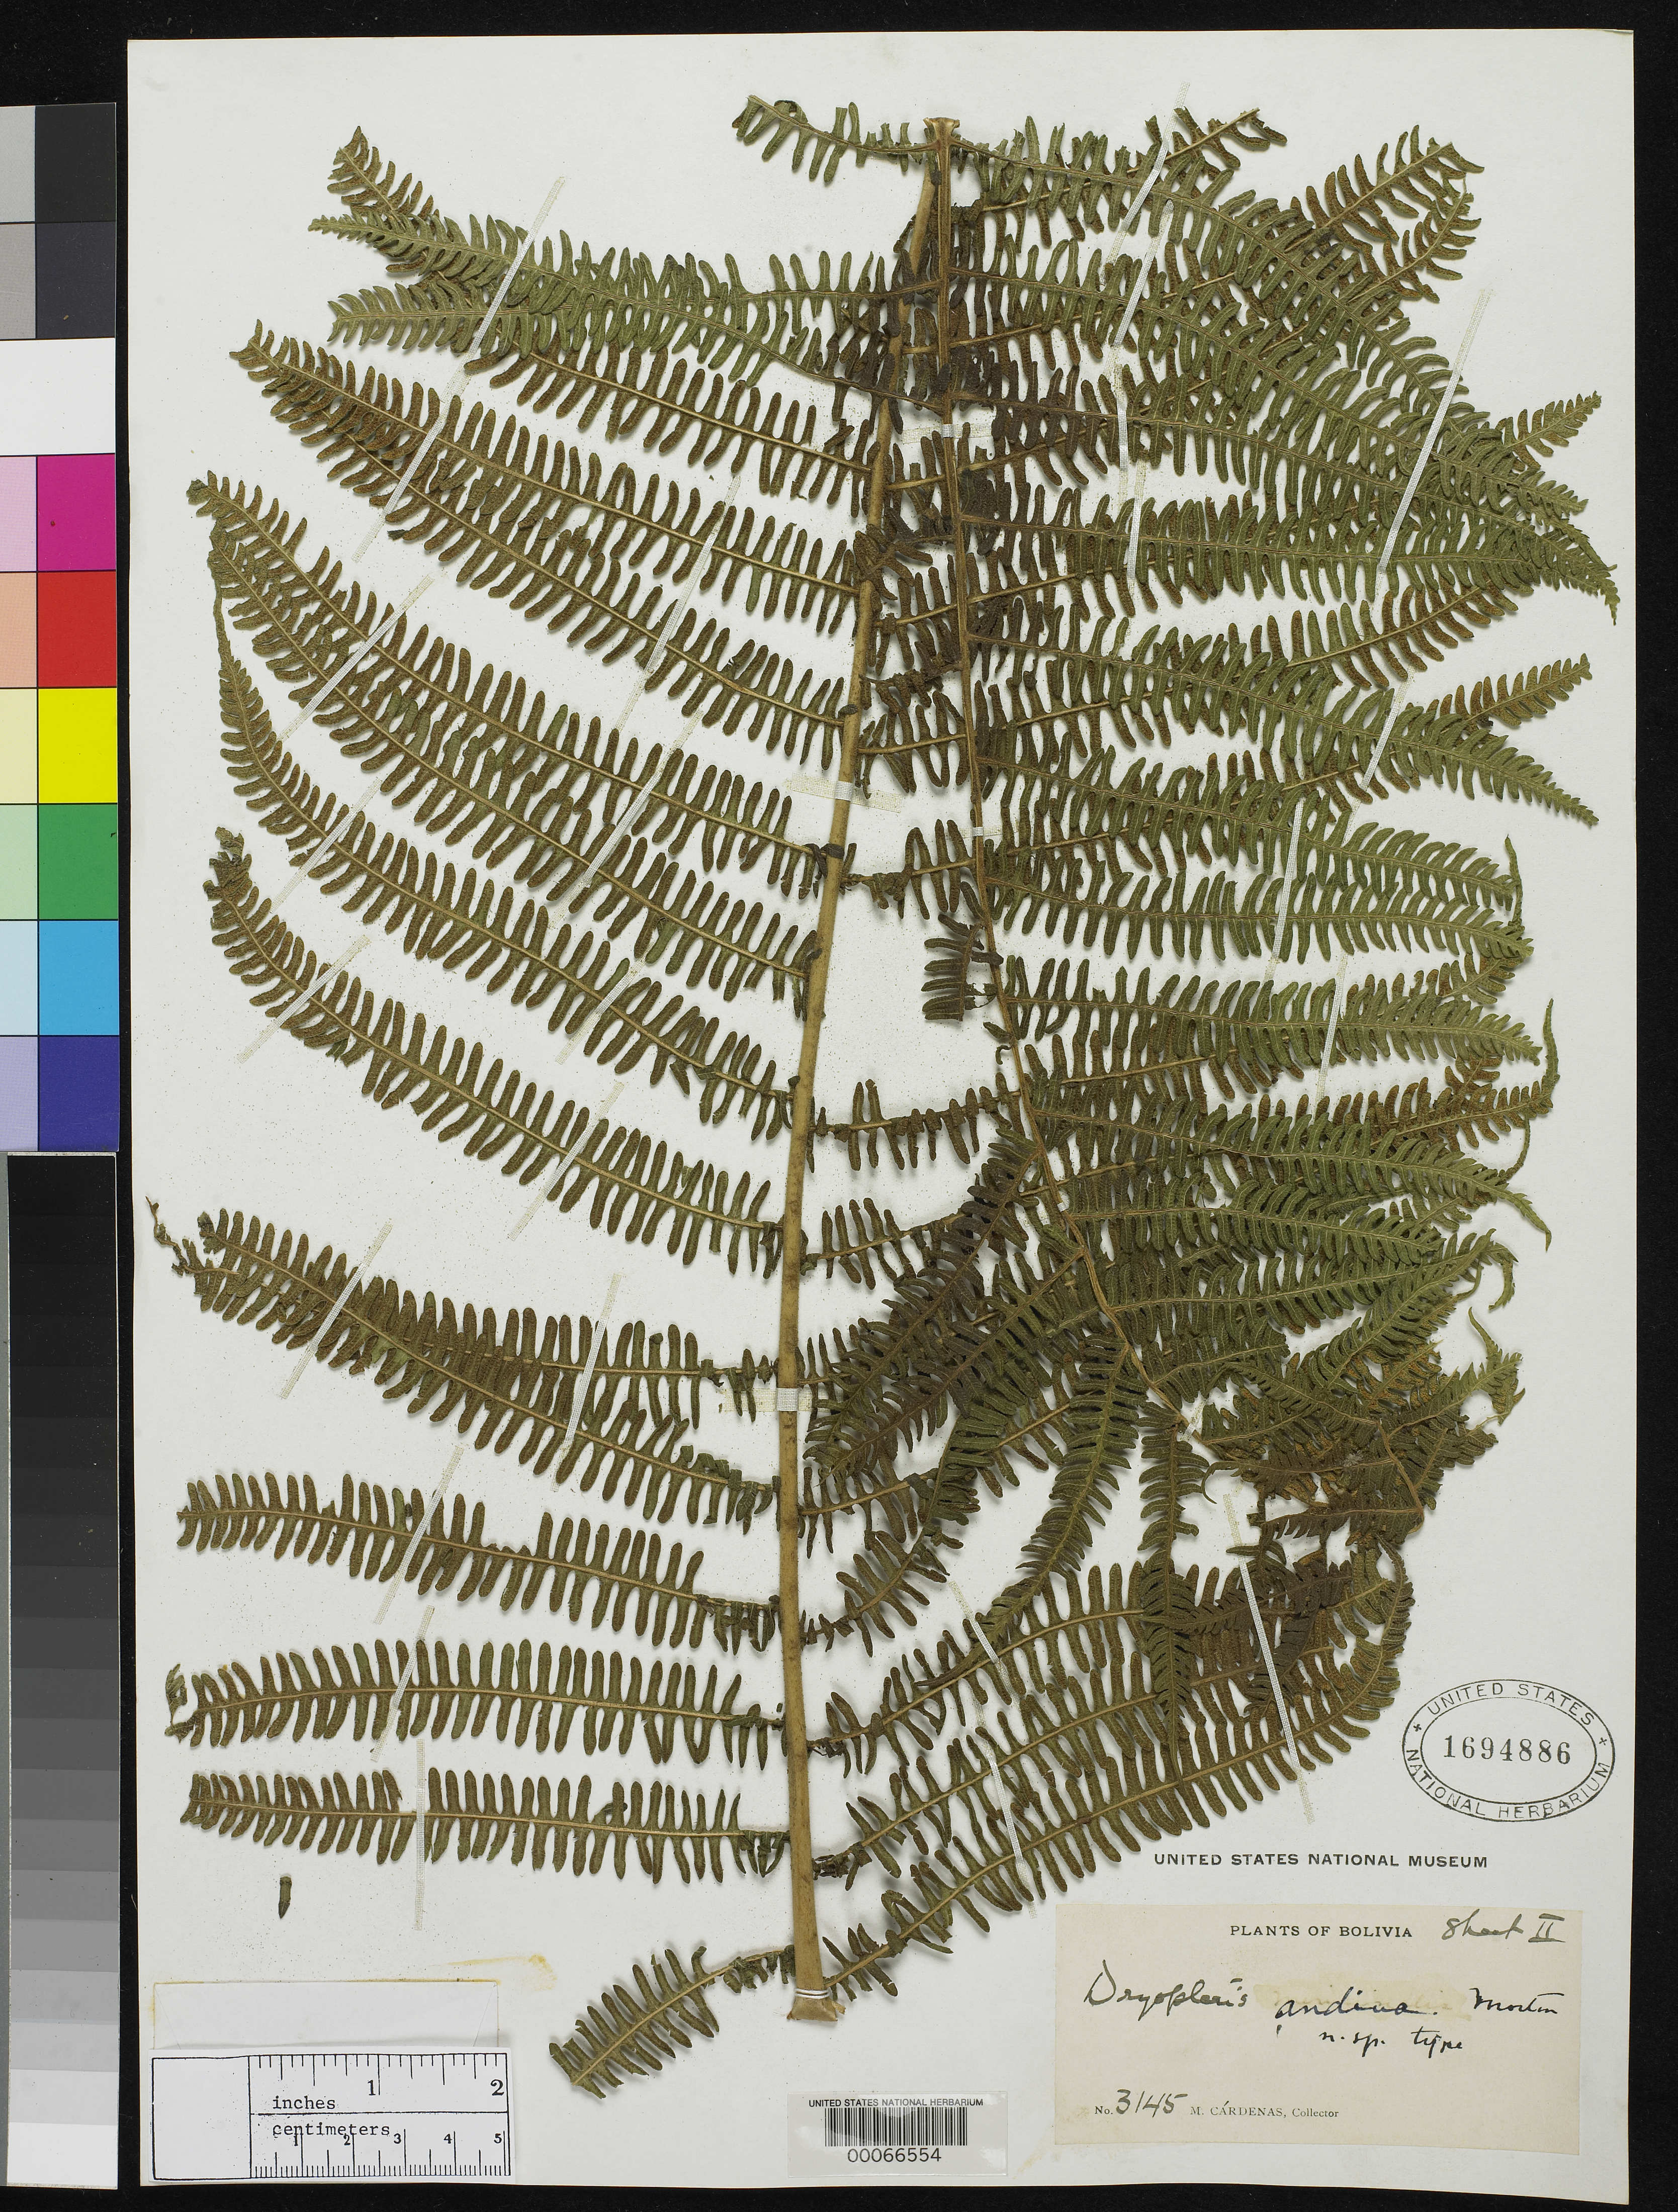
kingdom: Plantae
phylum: Tracheophyta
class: Polypodiopsida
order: Polypodiales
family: Dryopteridaceae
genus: Dryopteris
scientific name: Dryopteris andina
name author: C.V. Morton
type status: Holotype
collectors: M. Cárdenas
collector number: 3145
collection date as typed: Dec 1935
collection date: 1935-12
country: Bolivia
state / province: Cochabamba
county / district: Ayapoya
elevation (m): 2800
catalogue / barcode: US 1694886